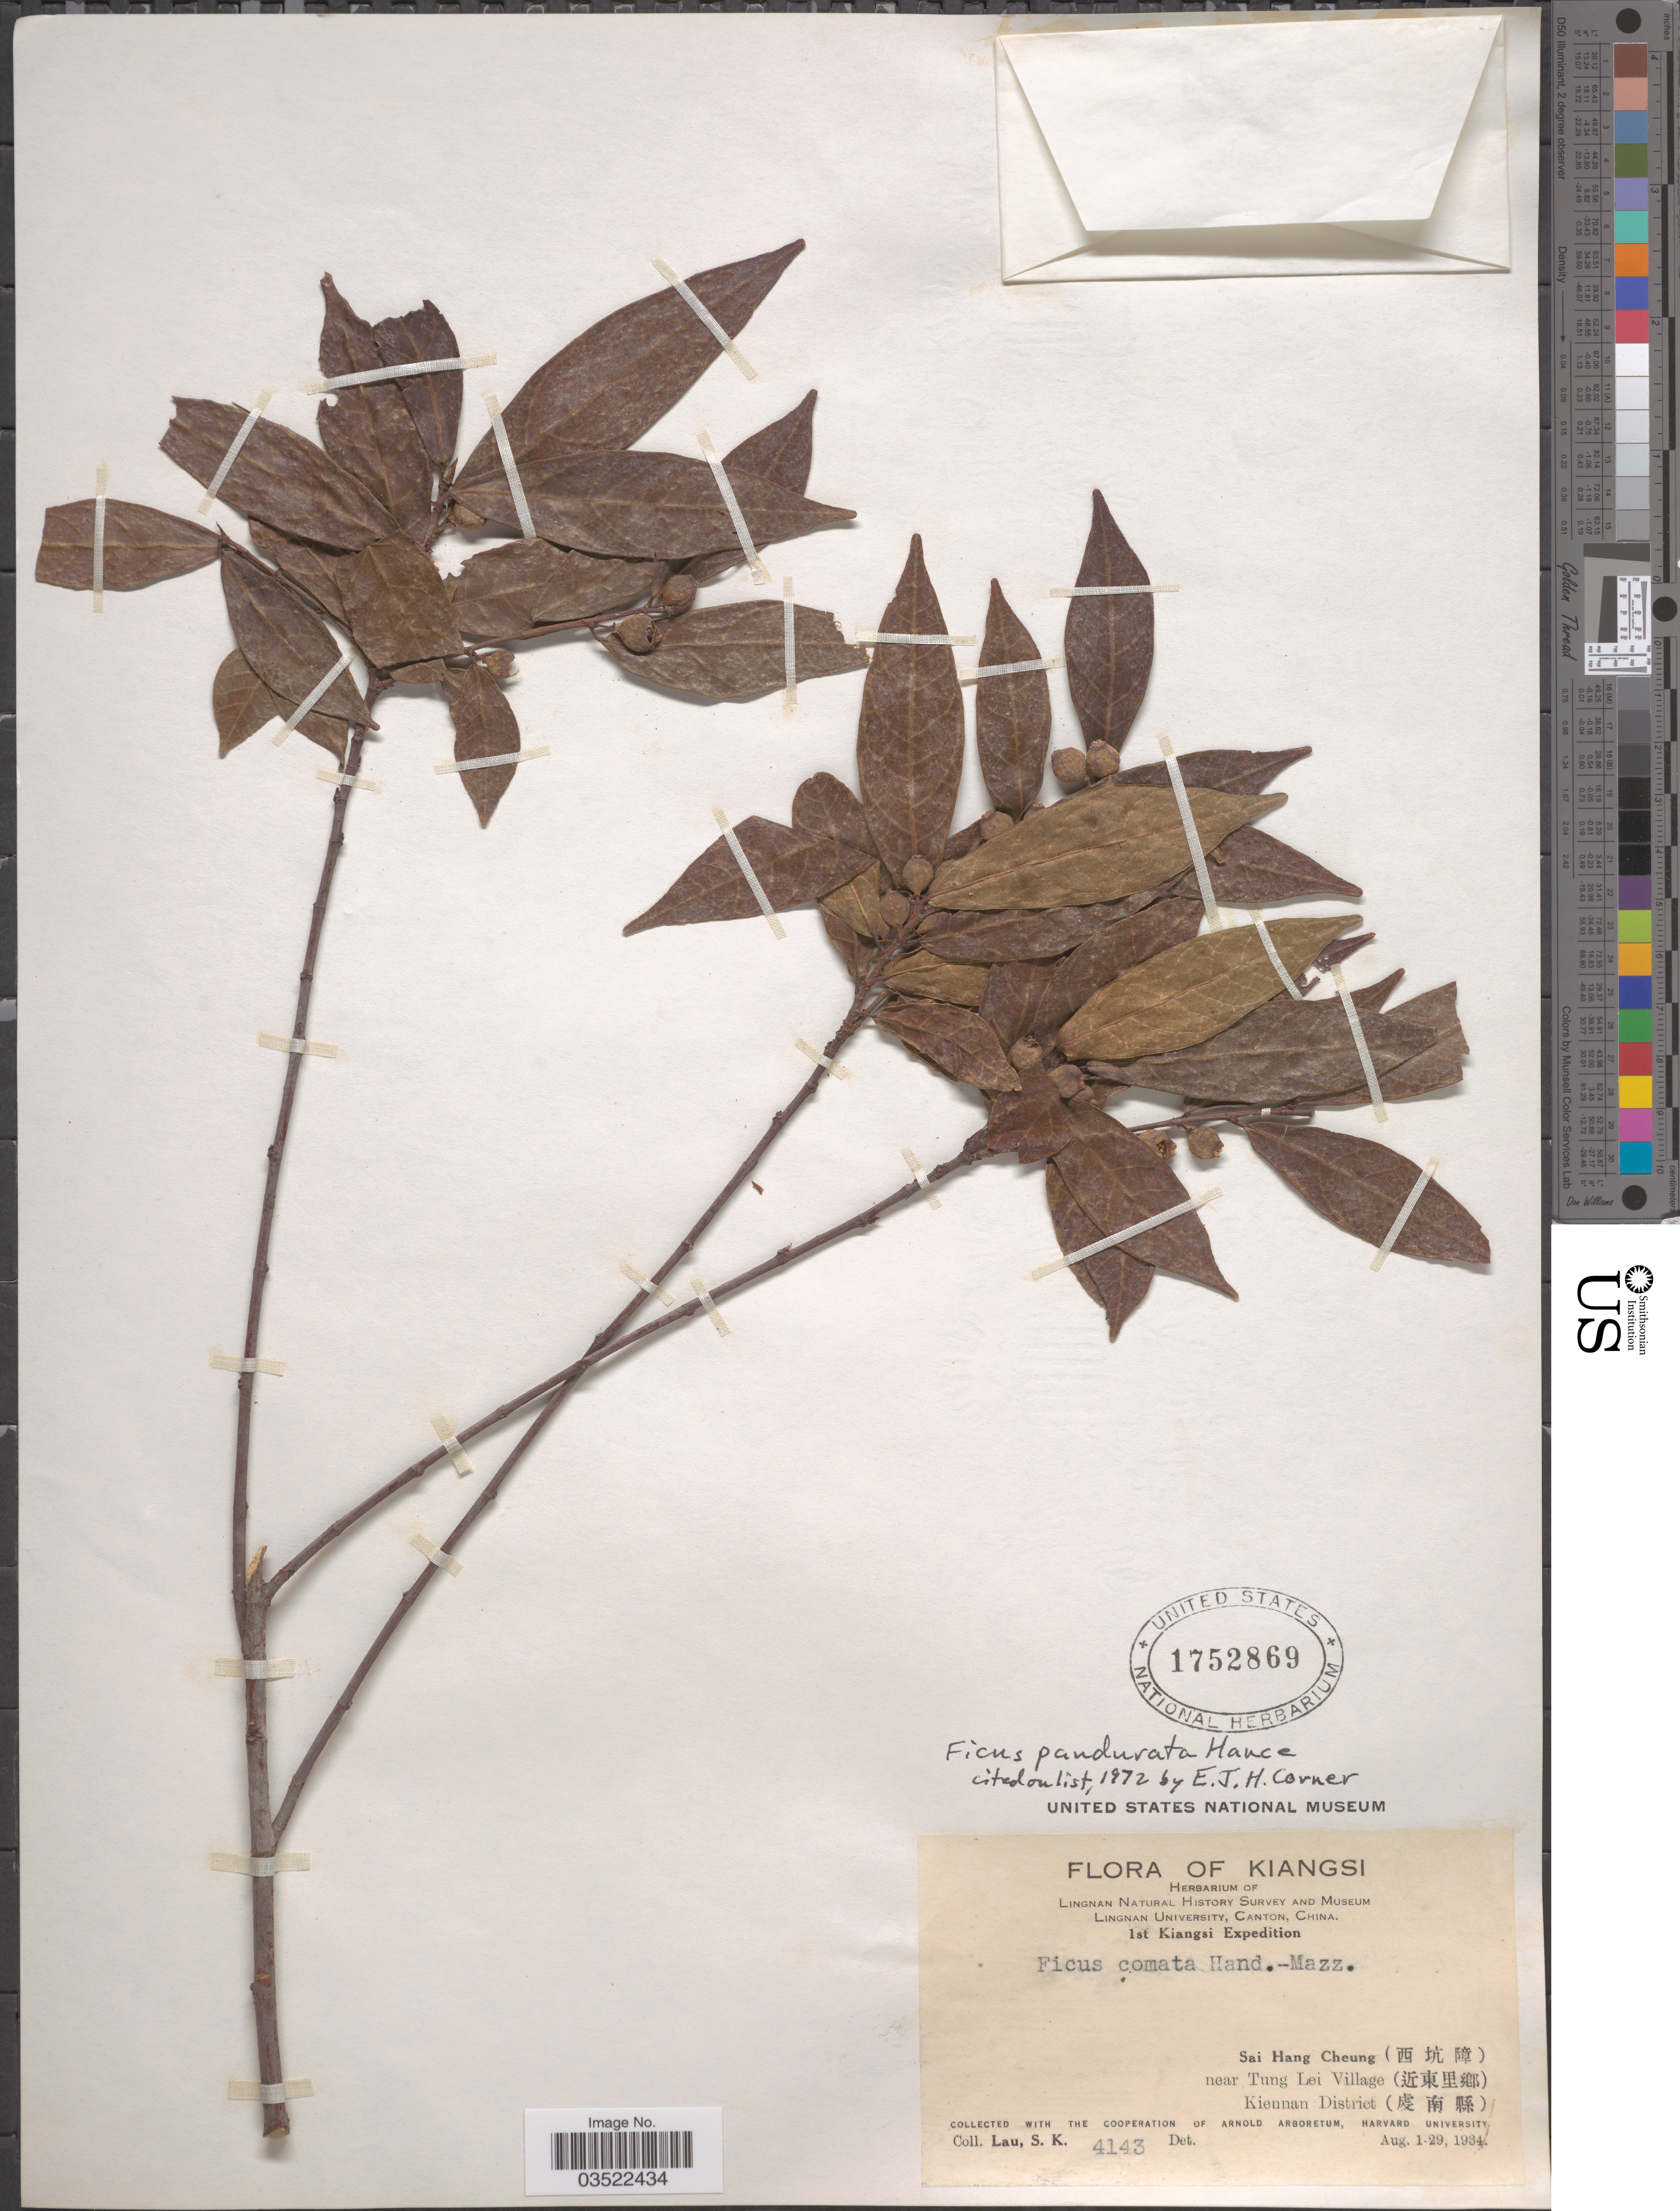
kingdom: Plantae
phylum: Tracheophyta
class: Magnoliopsida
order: Rosales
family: Moraceae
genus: Ficus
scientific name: Ficus pandurata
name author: Hance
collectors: S. K. Lau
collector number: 4143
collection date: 1934-08-01/1934-08-29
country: China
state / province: Jiangxi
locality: Kiangsi. Sai Hang Cheung (X) near Tung Lei Village (X) Kiennan District (X).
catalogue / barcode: US 1752869